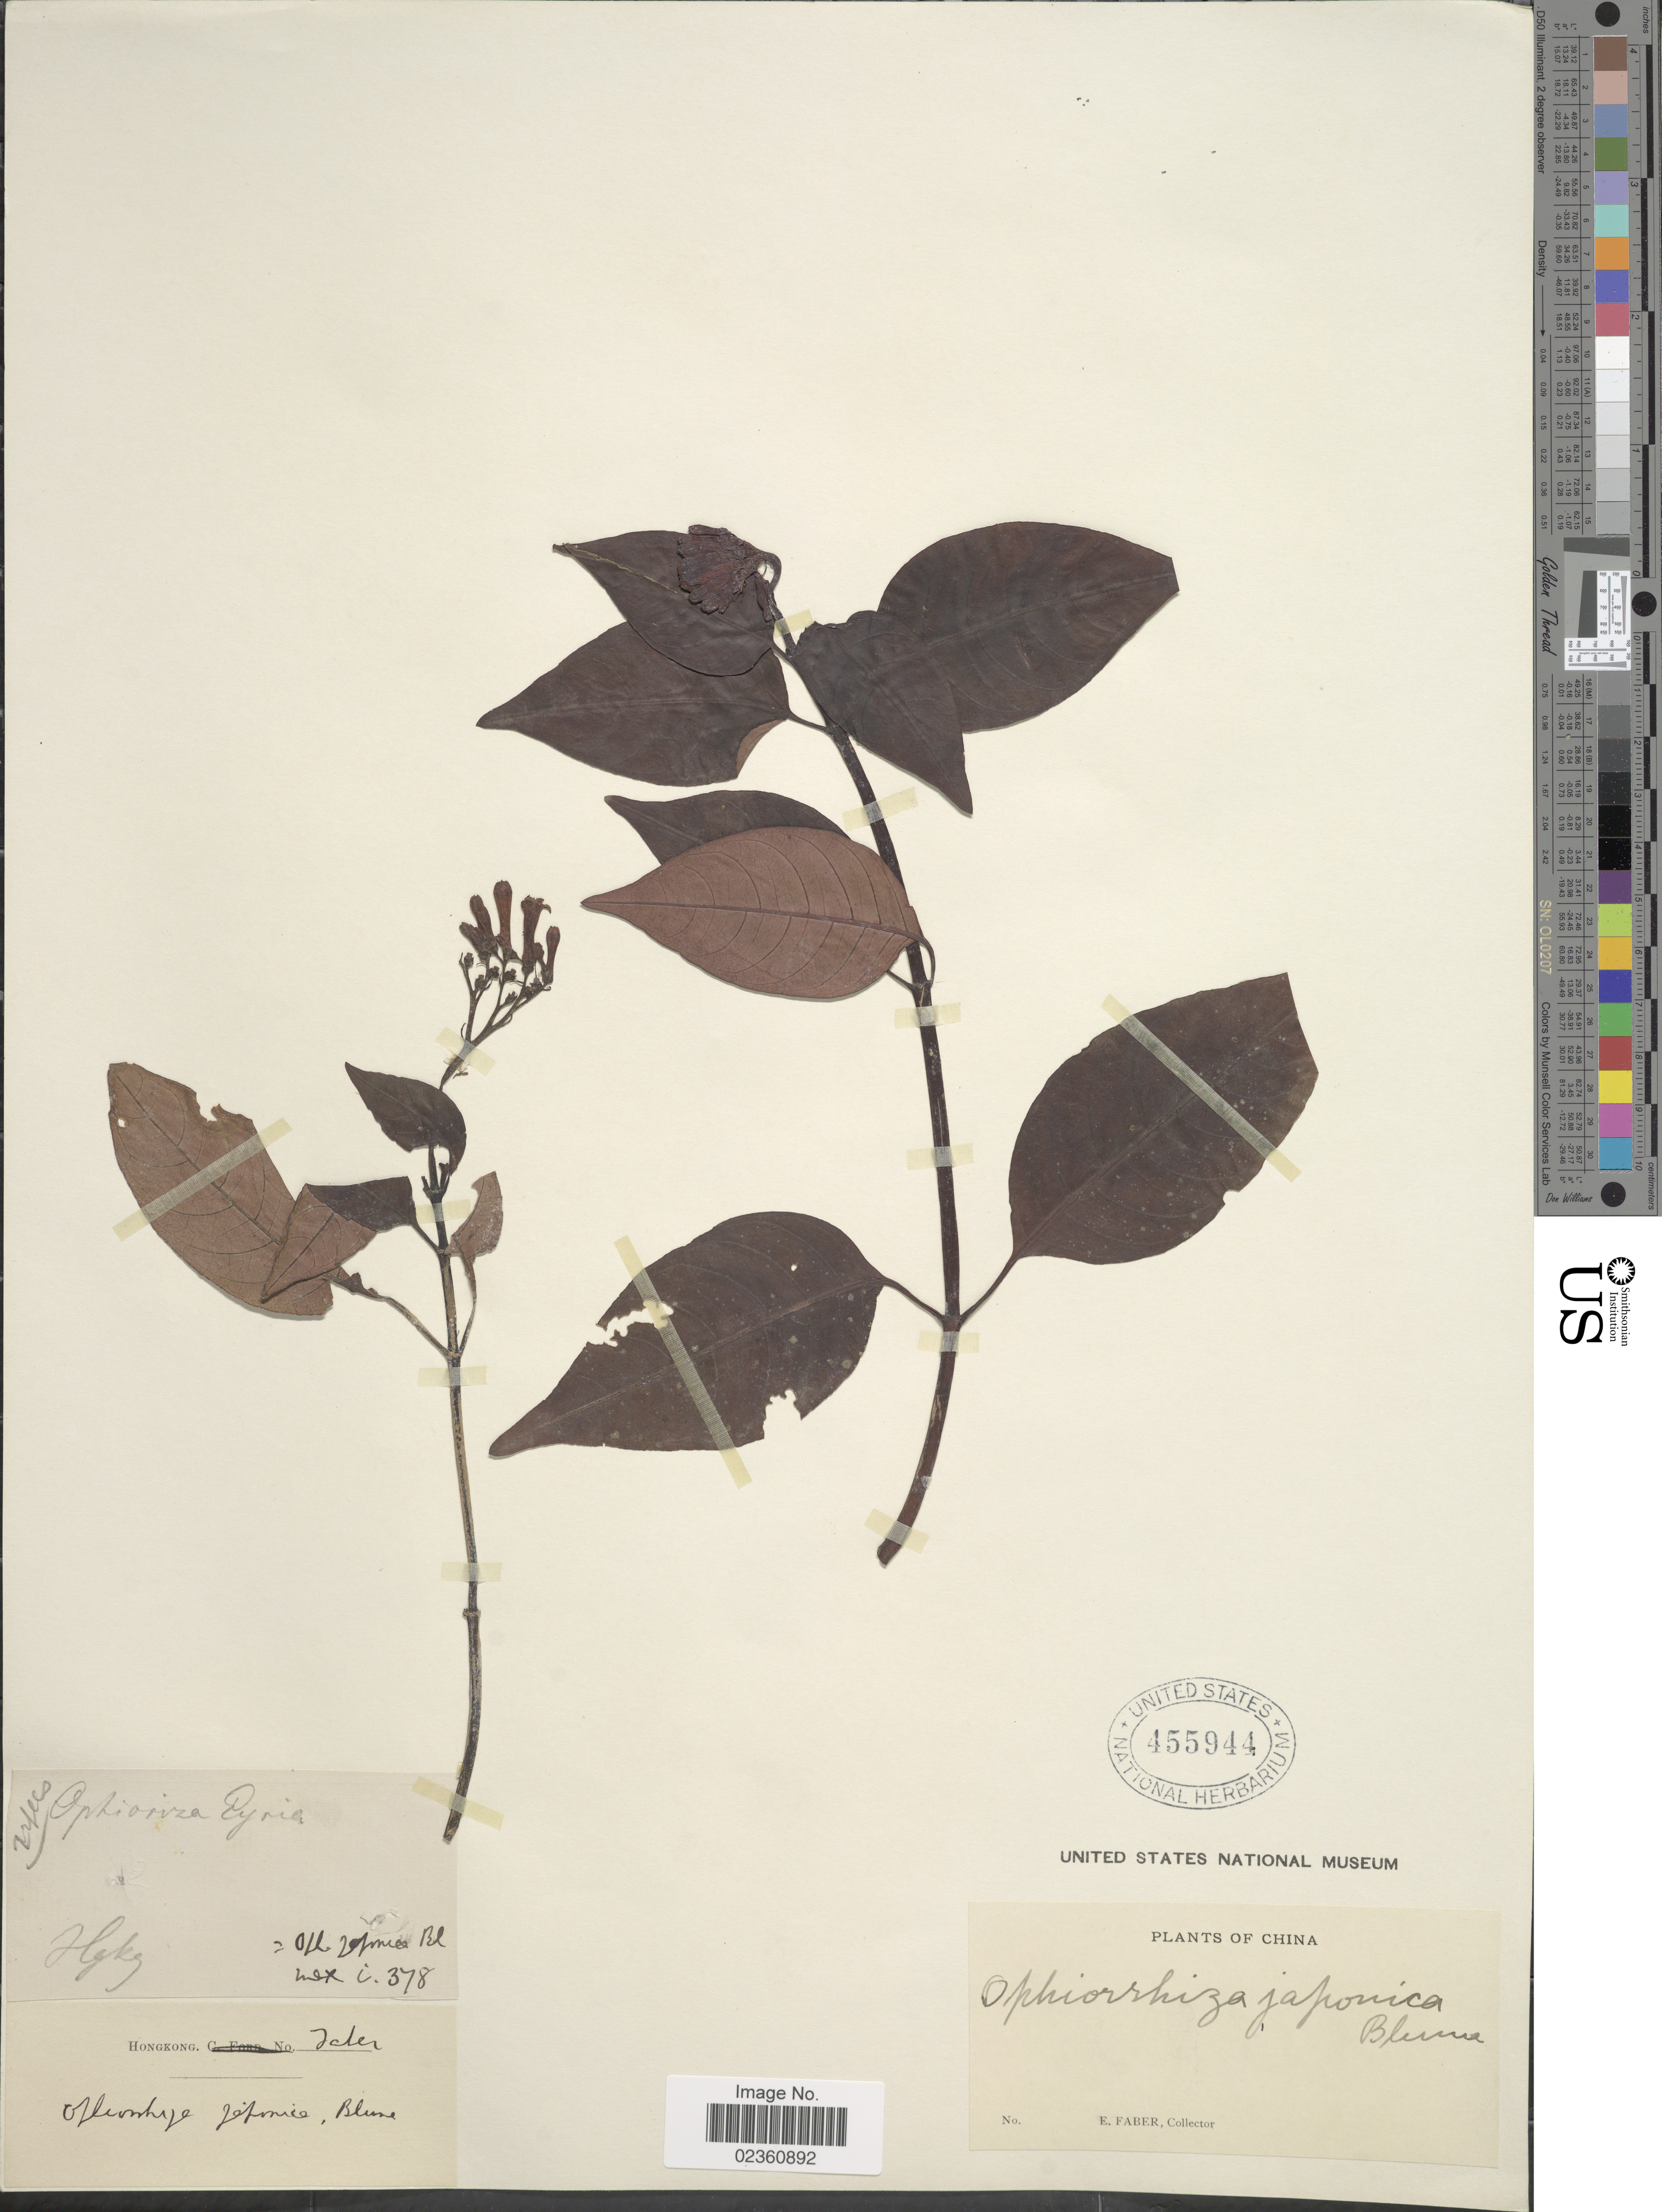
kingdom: Plantae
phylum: Tracheophyta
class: Magnoliopsida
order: Gentianales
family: Rubiaceae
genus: Ophiorrhiza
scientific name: Ophiorrhiza japonica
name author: Blume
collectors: E. Faber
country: China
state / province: Hong Kong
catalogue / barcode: US 455944